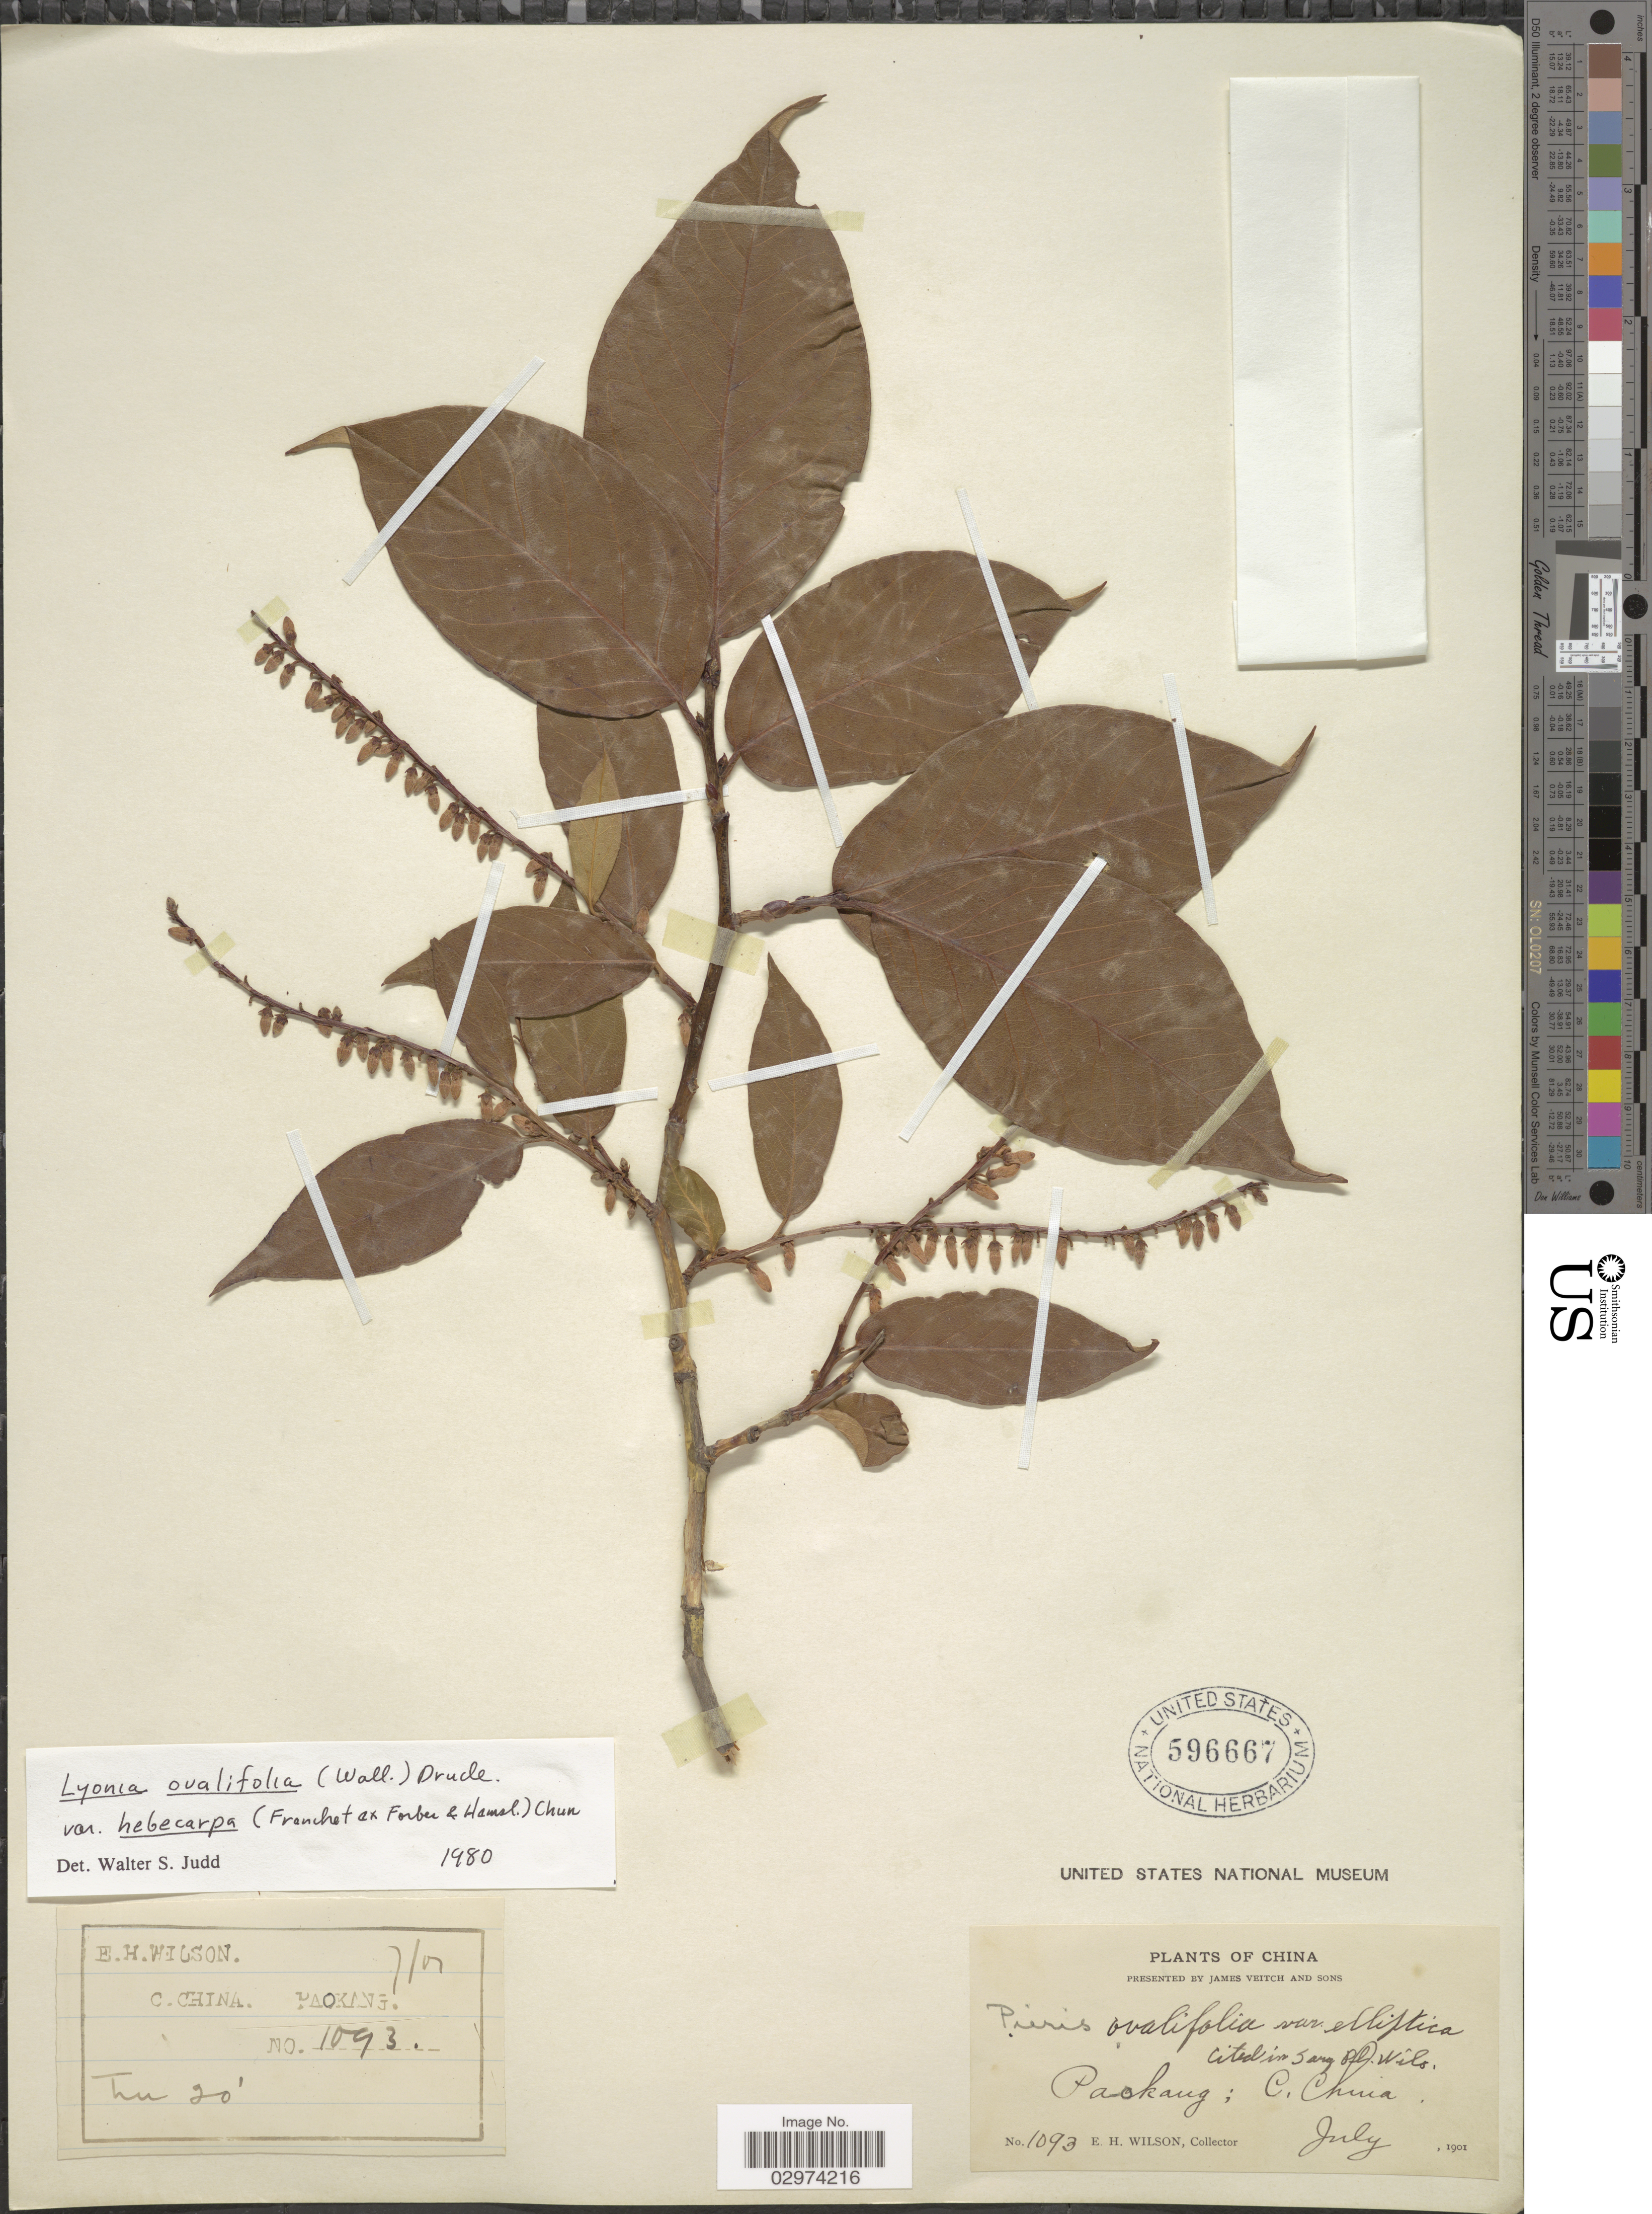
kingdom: Plantae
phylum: Tracheophyta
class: Magnoliopsida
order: Ericales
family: Ericaceae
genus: Lyonia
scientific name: Lyonia ovalifolia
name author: (Wall.) Drude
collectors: E. Wilson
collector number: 1093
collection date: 1901-07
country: China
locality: Paokang: C. China.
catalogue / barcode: US 596667